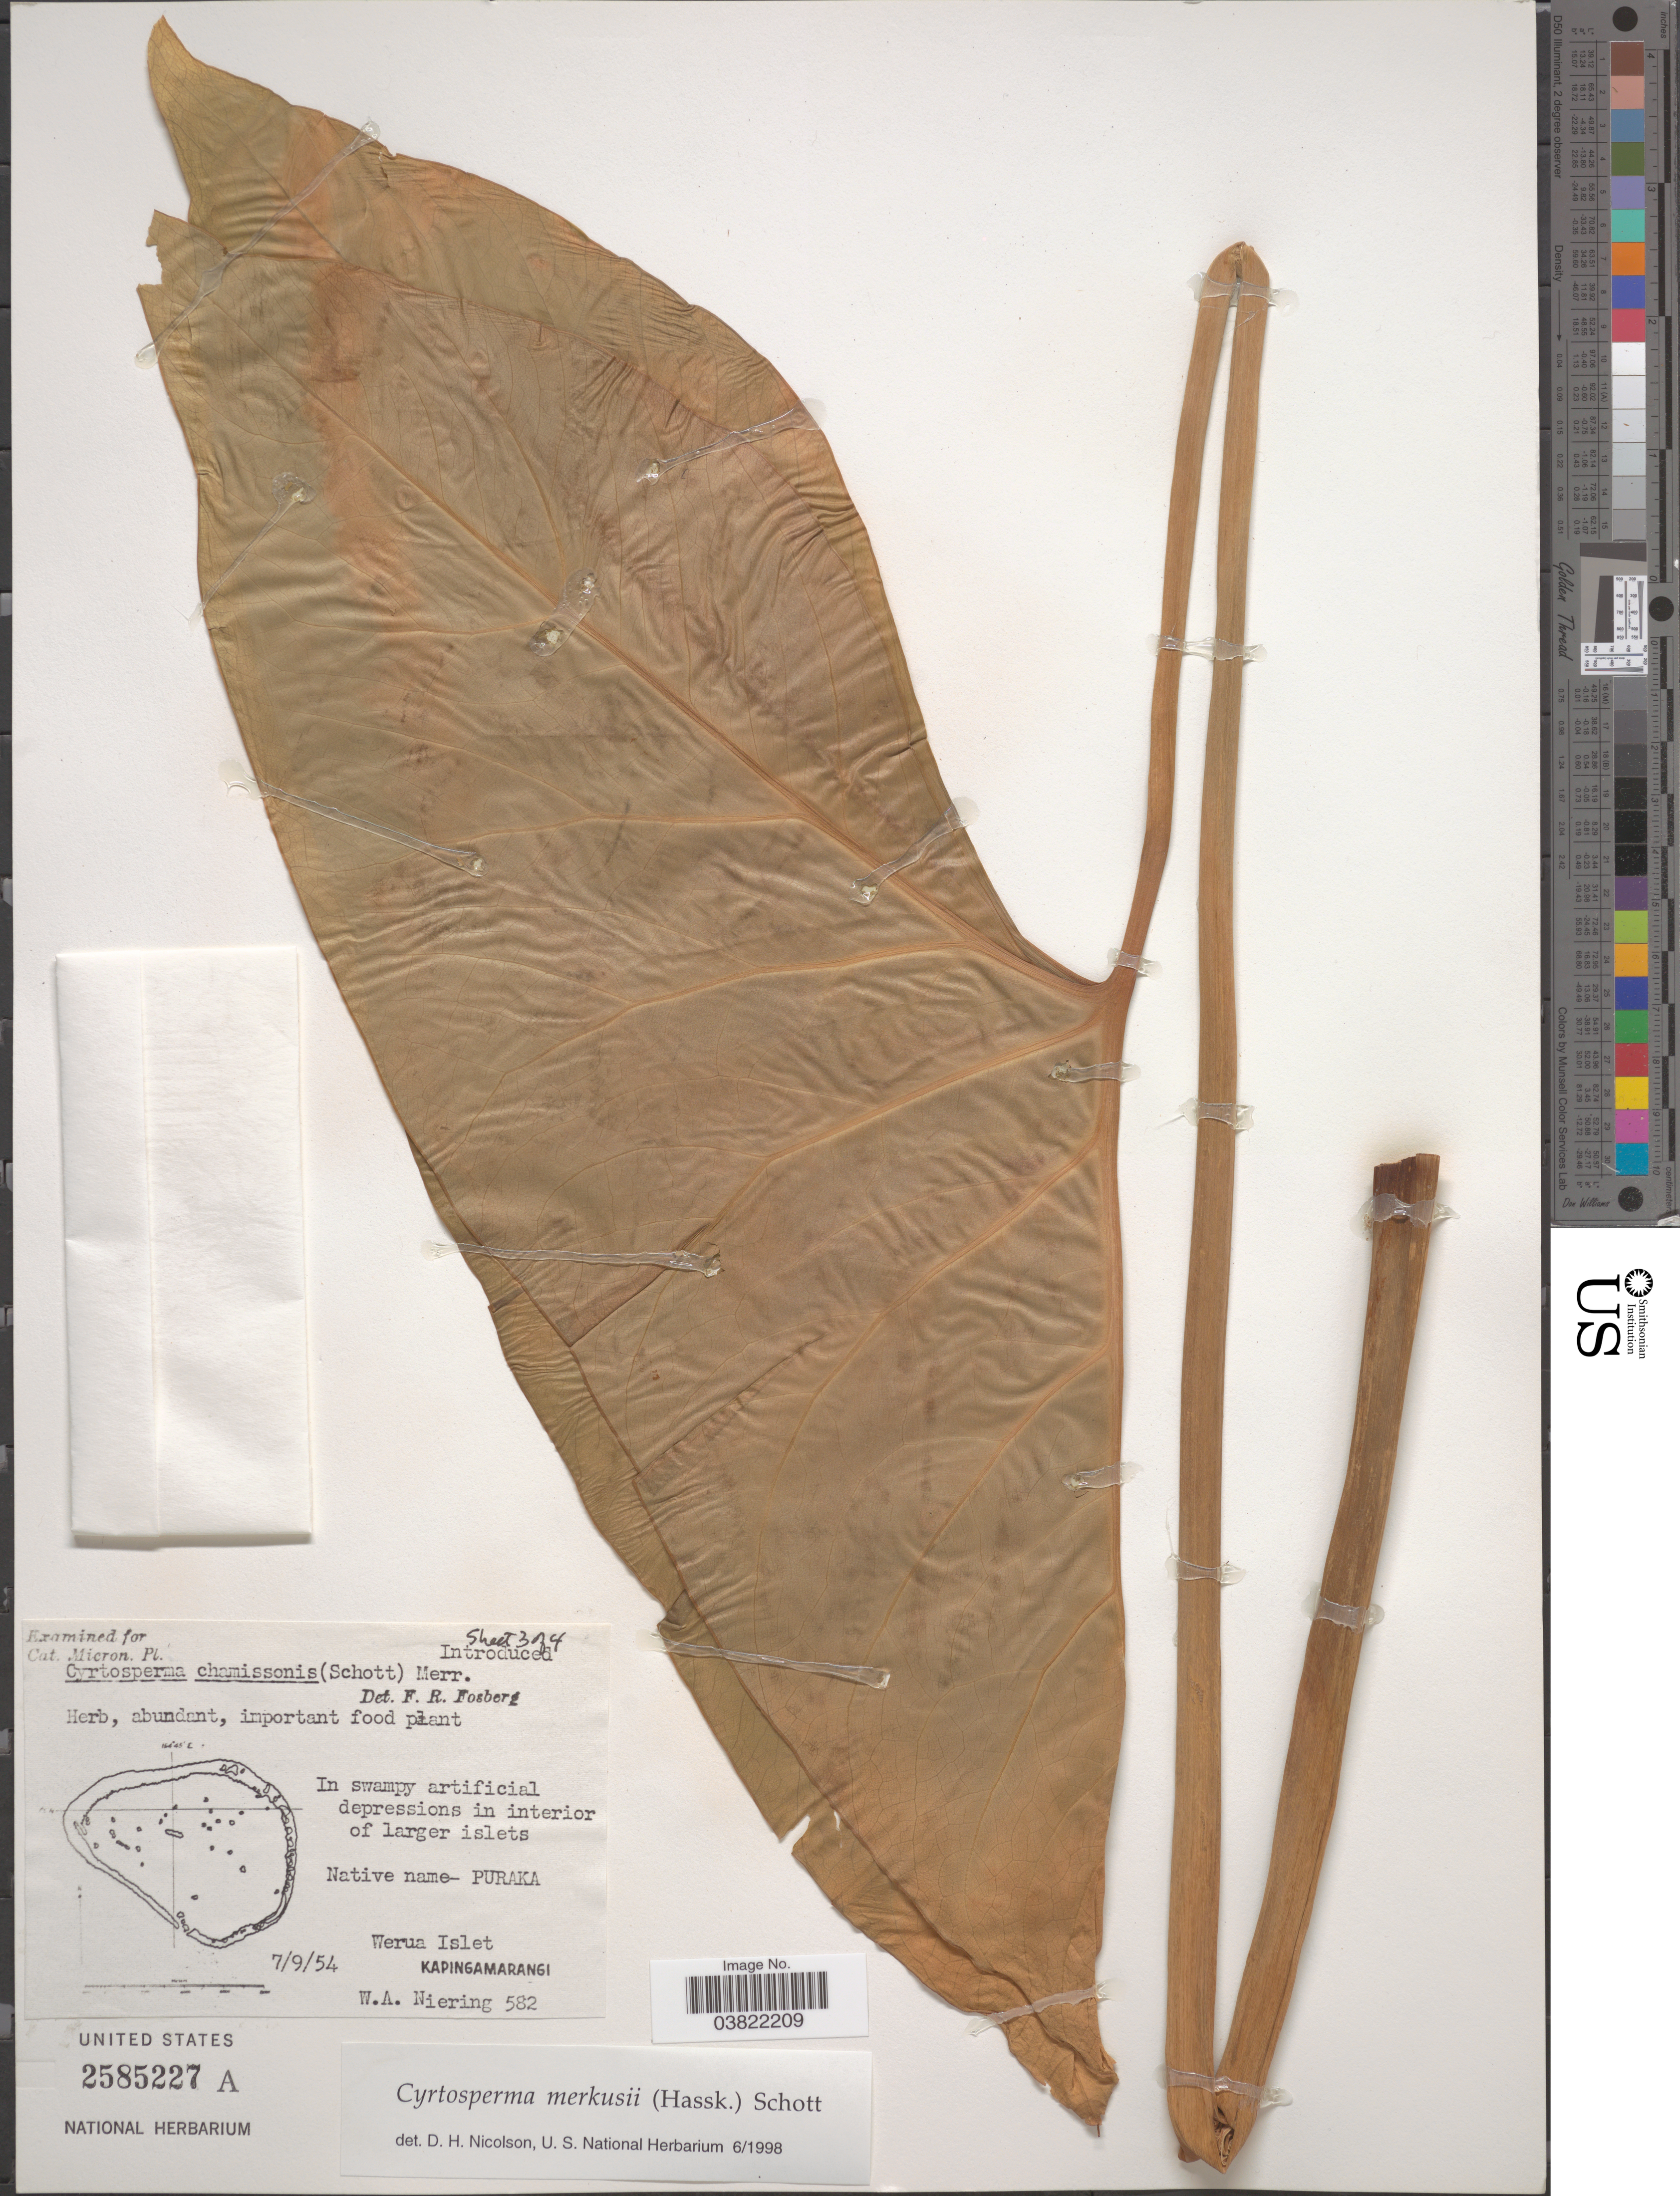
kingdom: Plantae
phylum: Tracheophyta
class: Liliopsida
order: Alismatales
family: Araceae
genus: Cyrtosperma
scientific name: Cyrtosperma merkusii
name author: (Hassk.) Schott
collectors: W. Niering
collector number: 582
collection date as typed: Transcribed d/m/y: 7/9/54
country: Micronesia, Federated States of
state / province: Pohnpei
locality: Werua Islet. Kapingamarangi.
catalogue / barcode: US 2585227A